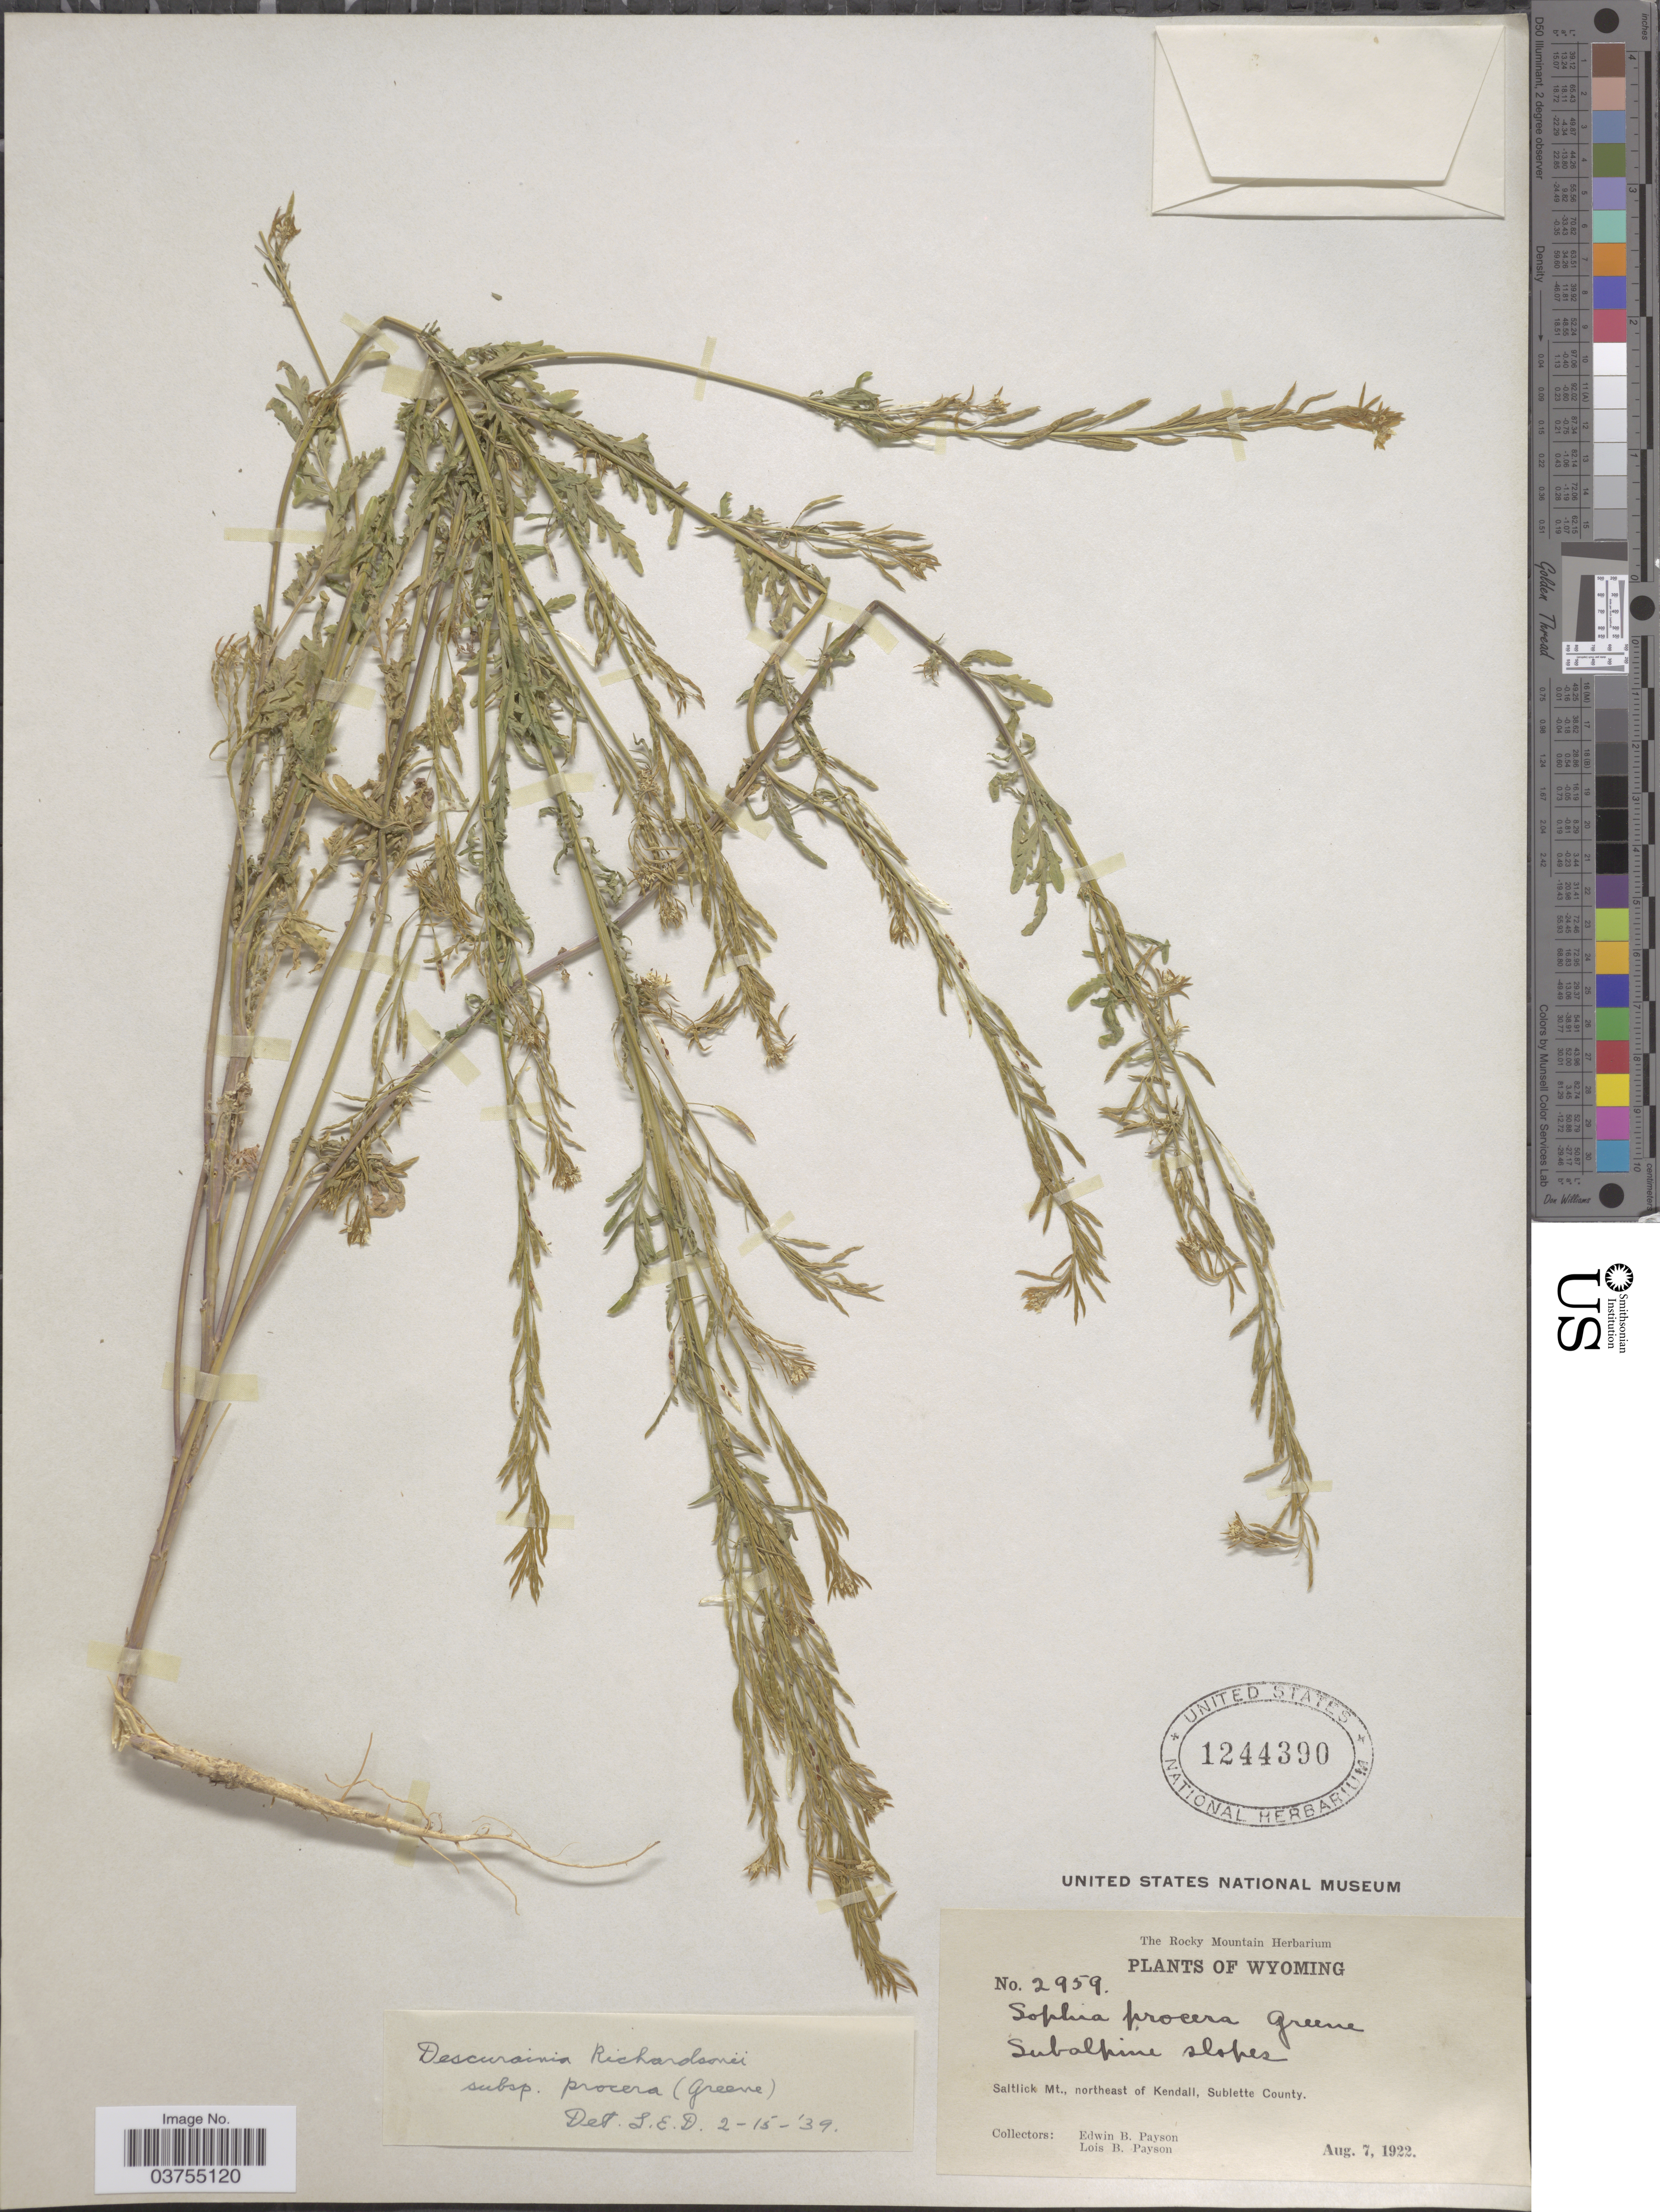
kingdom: Plantae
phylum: Tracheophyta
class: Magnoliopsida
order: Brassicales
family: Brassicaceae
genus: Descurainia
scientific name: Descurainia richardsonii subsp. procera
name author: (Greene) Detling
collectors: E. B. Payson & L. Payson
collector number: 2959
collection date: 1922-08-07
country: United States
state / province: Wyoming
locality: Subalpine slopes. Saltlick Mt., northeast of Kendall, Sublette County.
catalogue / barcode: US 1244390